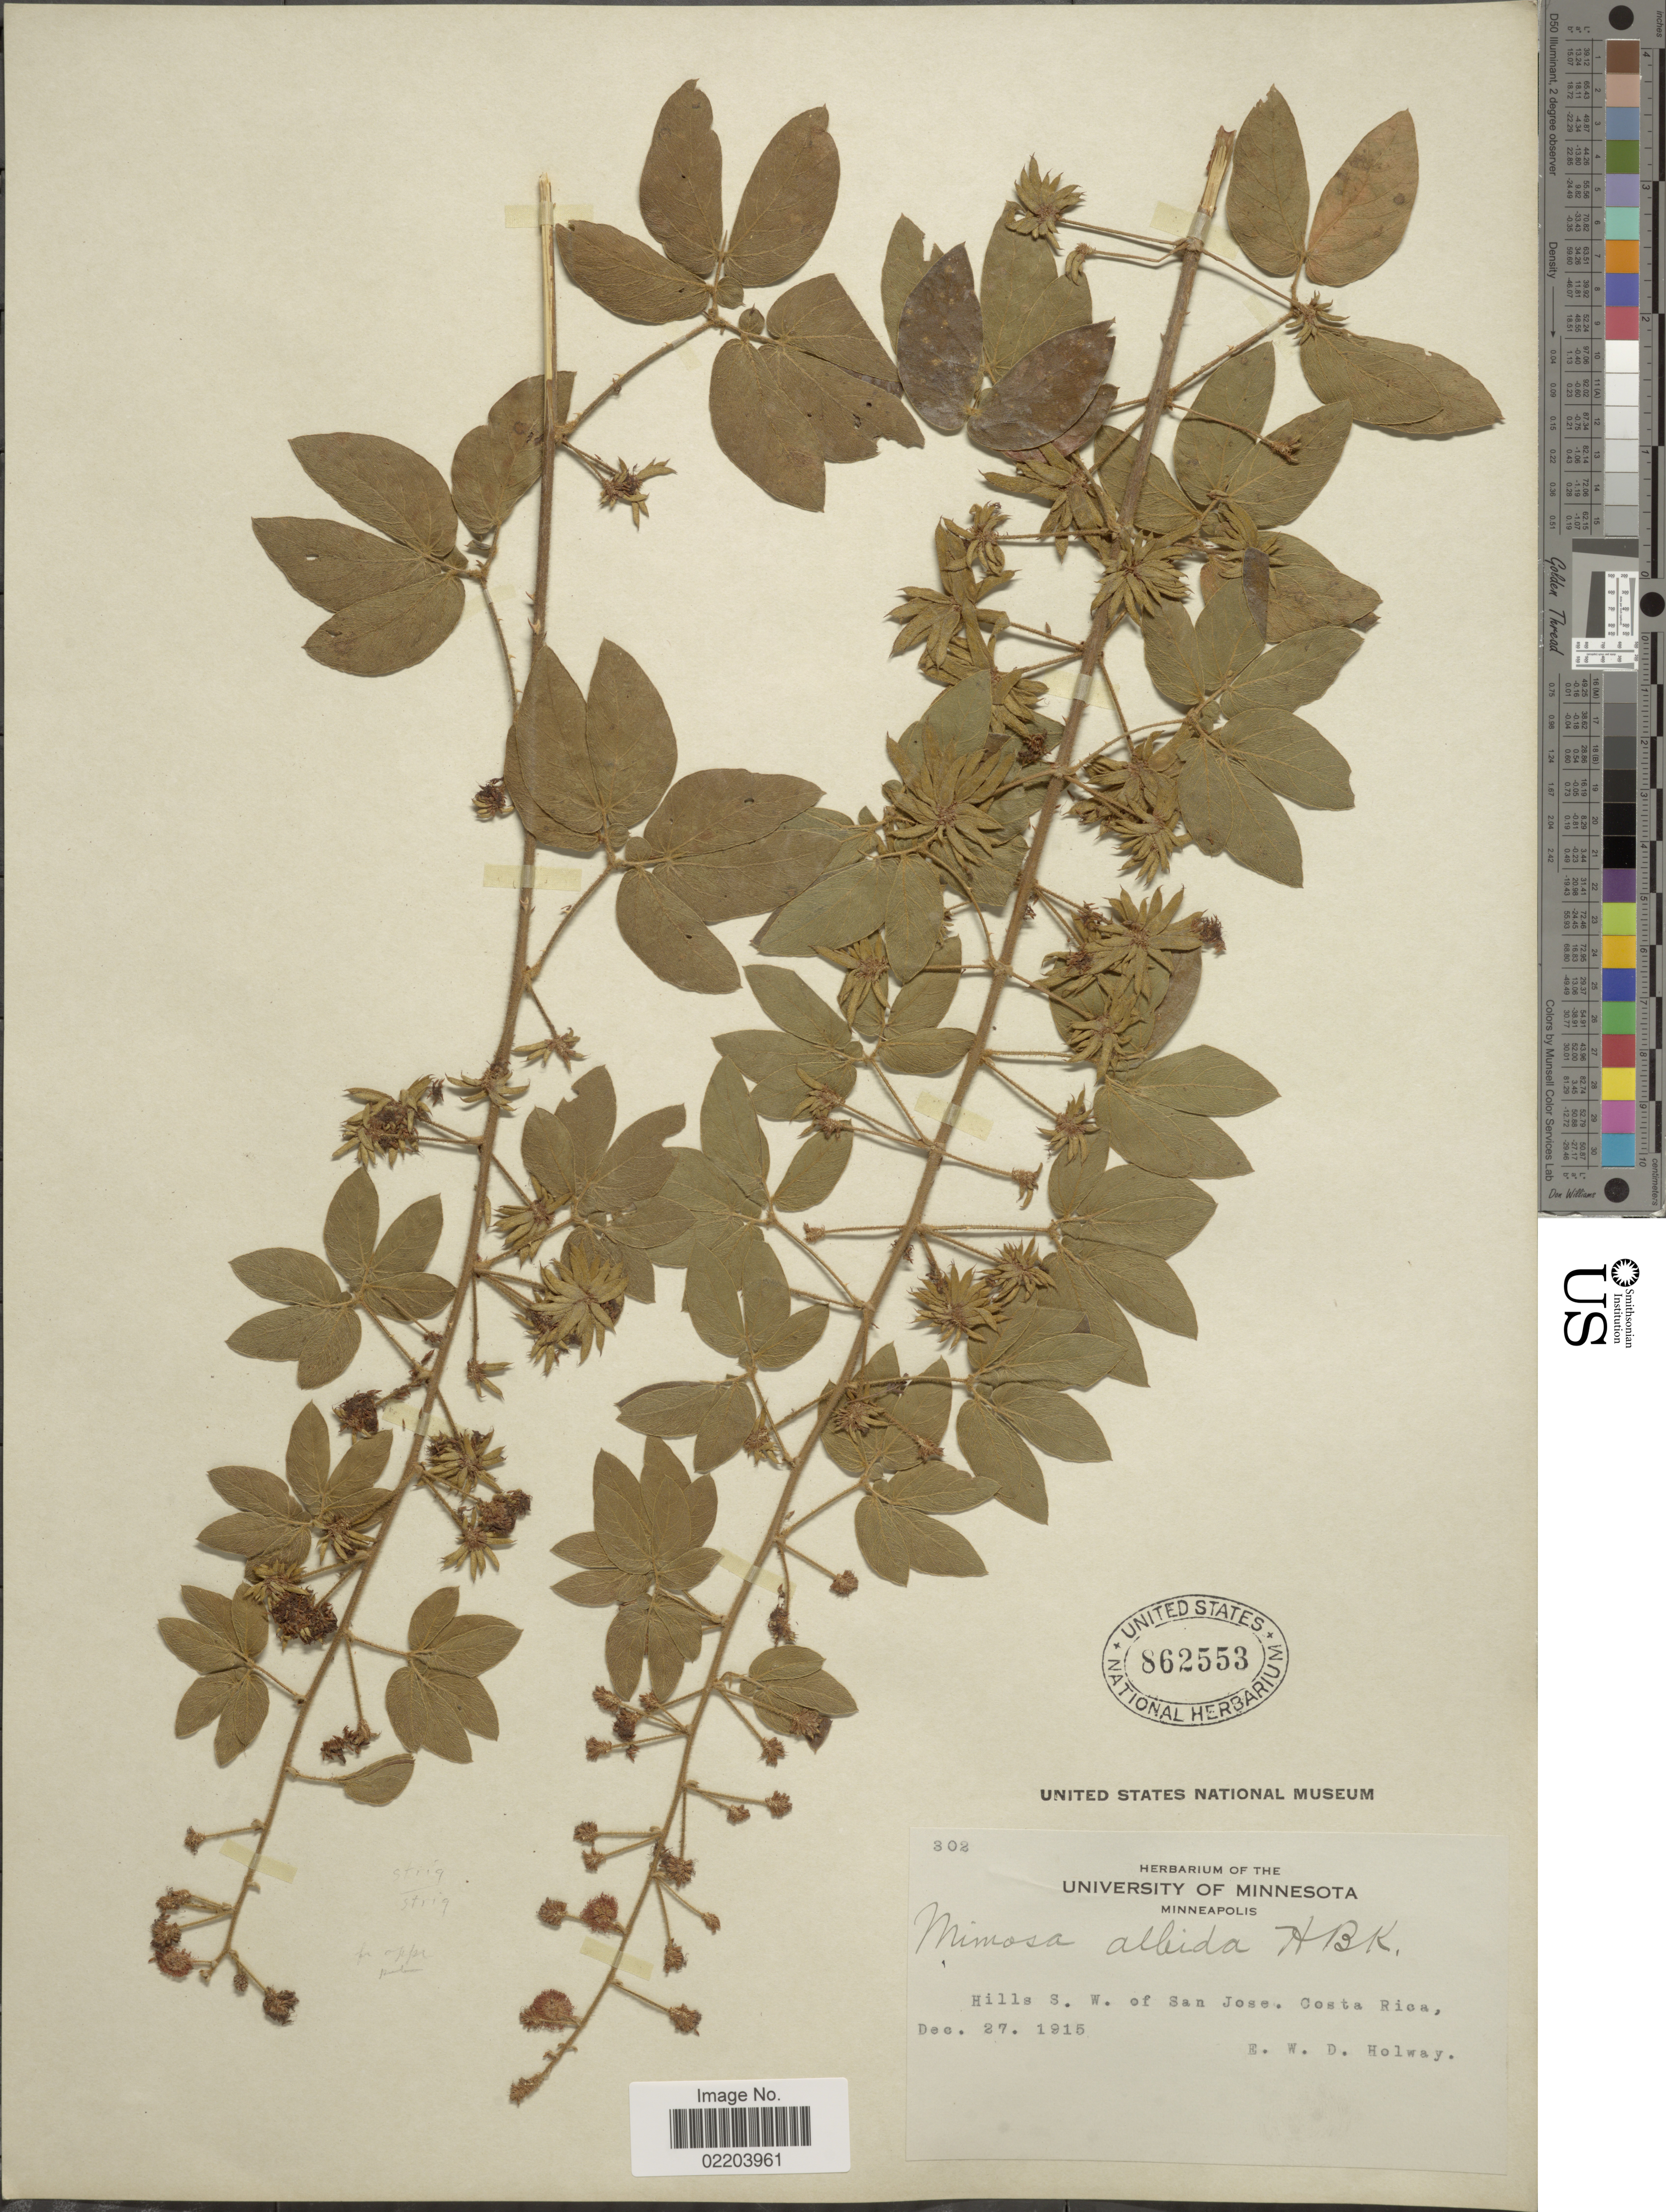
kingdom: Plantae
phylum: Tracheophyta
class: Magnoliopsida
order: Fabales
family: Fabaceae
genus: Mimosa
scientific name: Mimosa albida var. strigosa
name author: (Willd.) B.L. Rob.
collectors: E. W. D. Holway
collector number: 302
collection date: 1915-12-27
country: Costa Rica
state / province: San José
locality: Hills S.W. of San Jose. Costa Rica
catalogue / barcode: US 862553